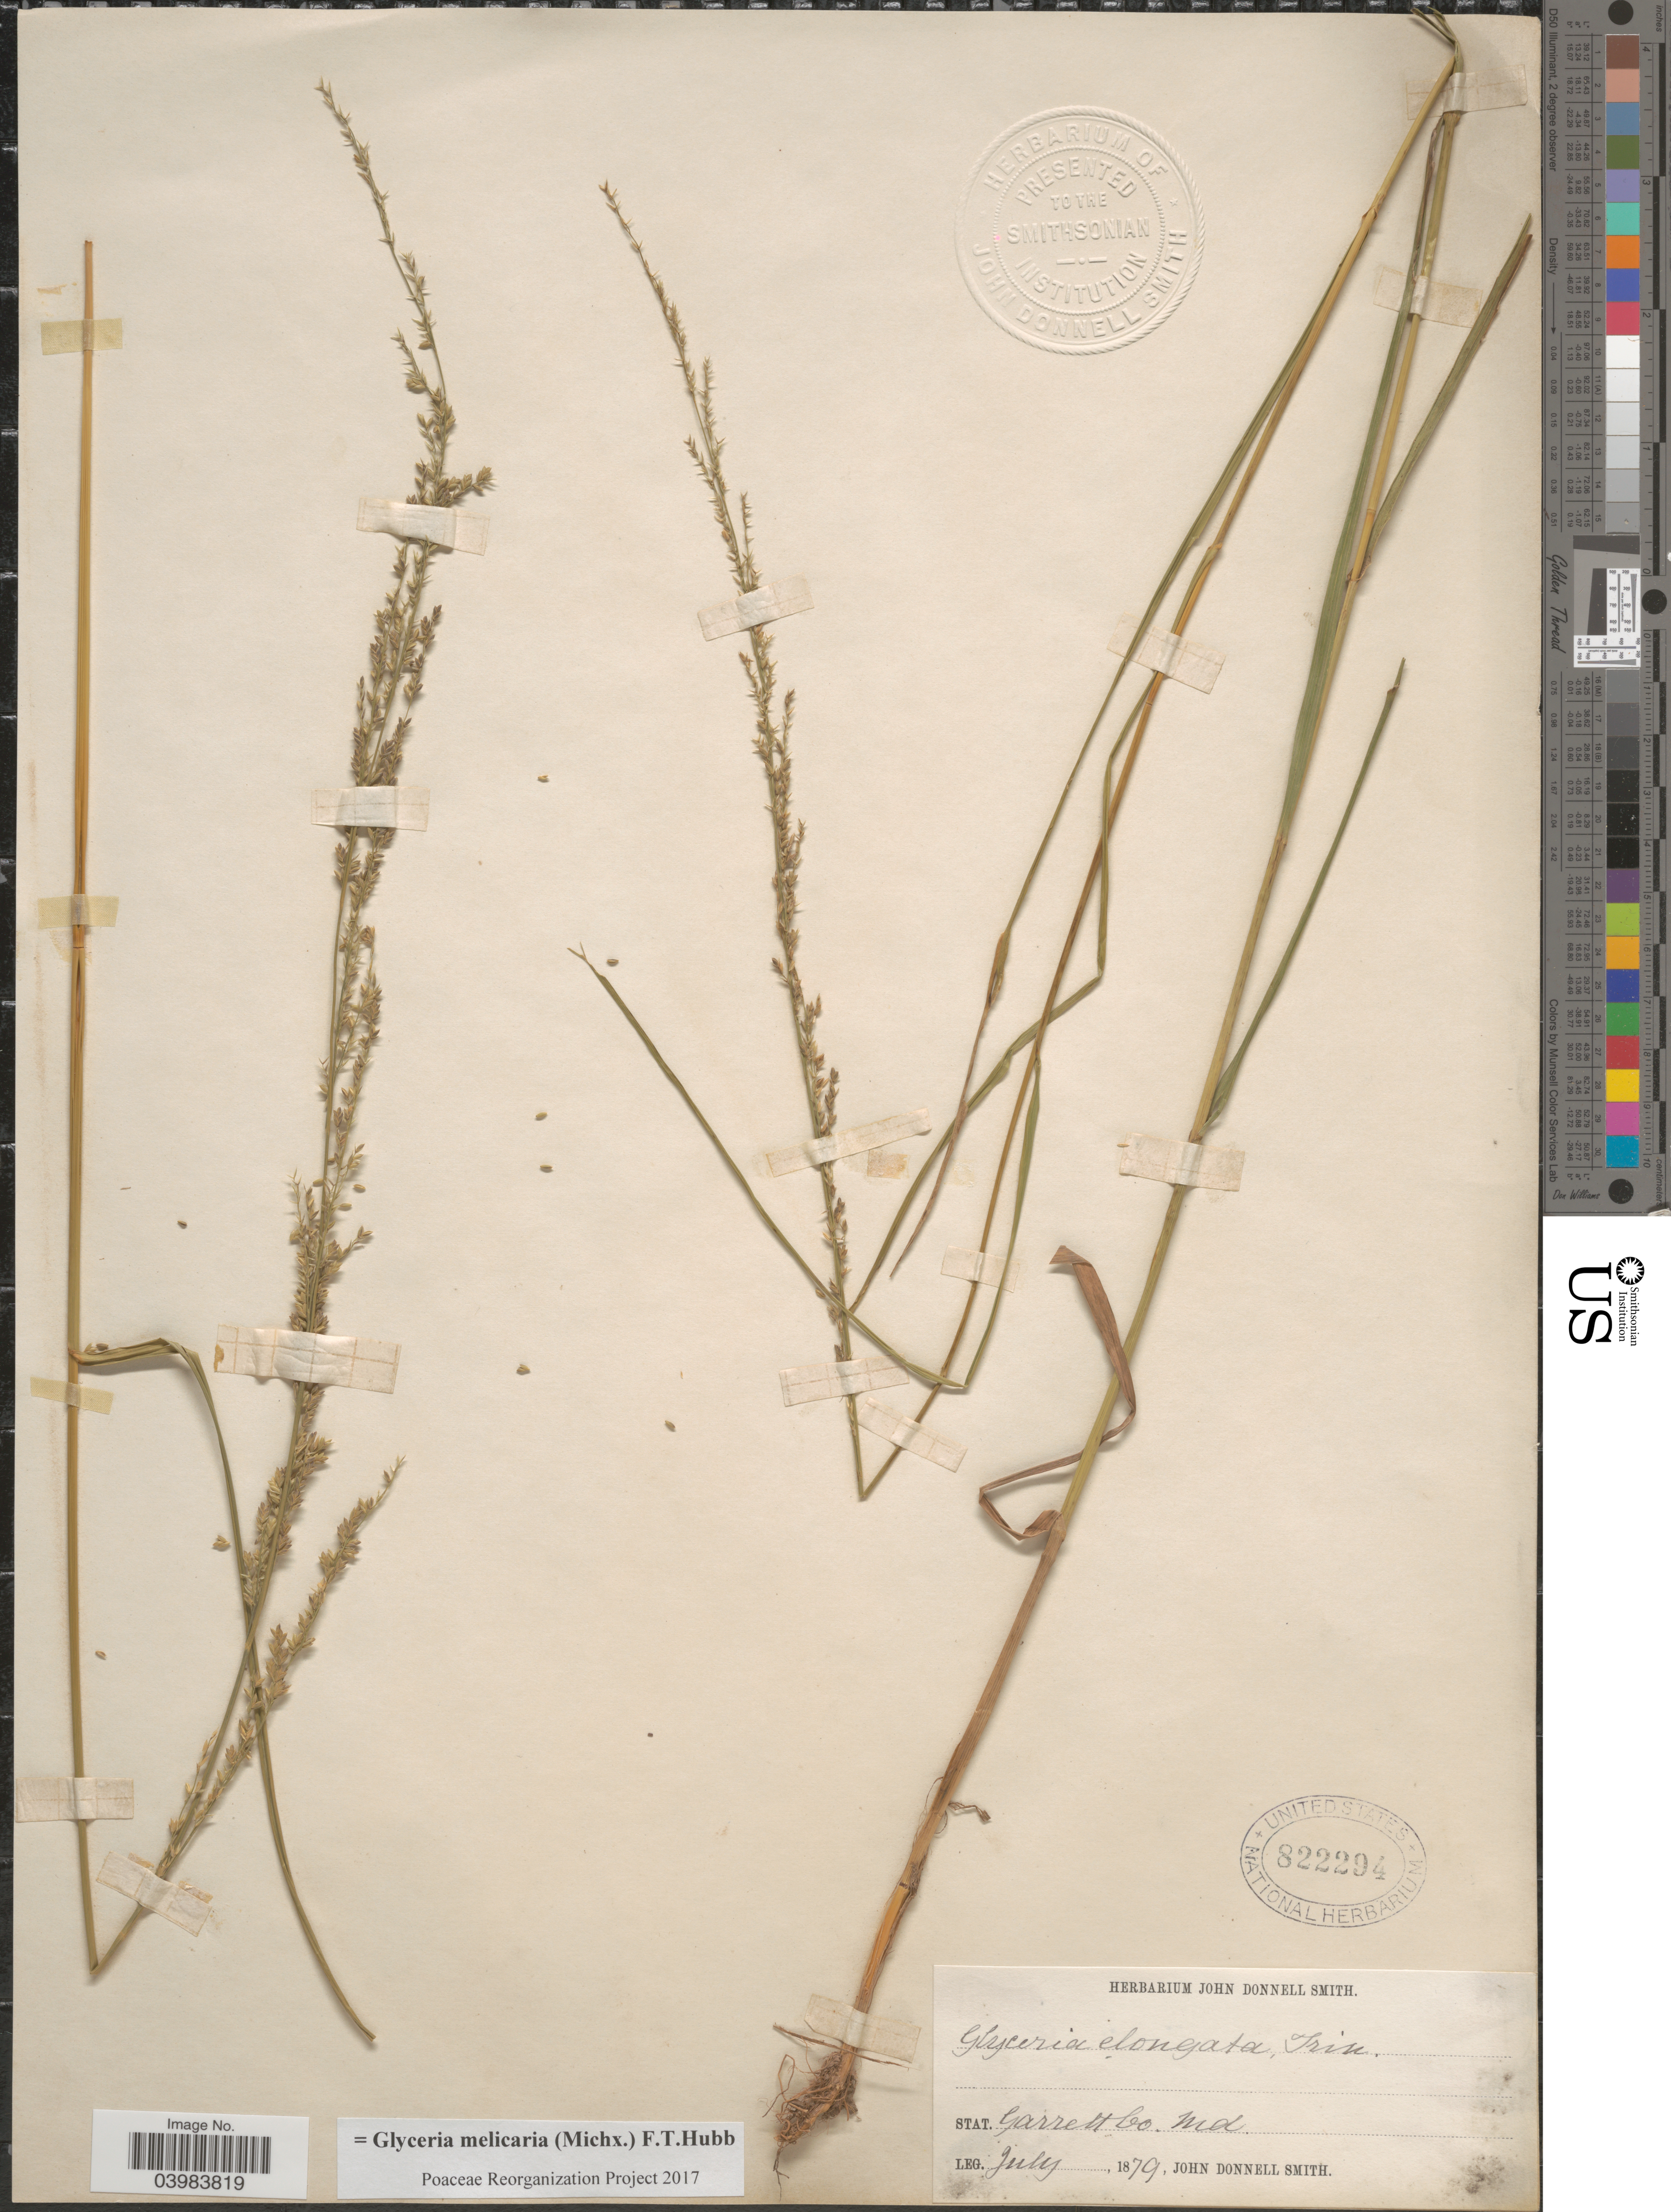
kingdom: Plantae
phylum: Tracheophyta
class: Liliopsida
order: Poales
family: Poaceae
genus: Glyceria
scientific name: Glyceria melicaria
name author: (Michx.) F.T. Hubb.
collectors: J. Donnell Smith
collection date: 1879-07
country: United States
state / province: Maryland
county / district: Garrett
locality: Stat. Garrett Co.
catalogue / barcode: US 822294